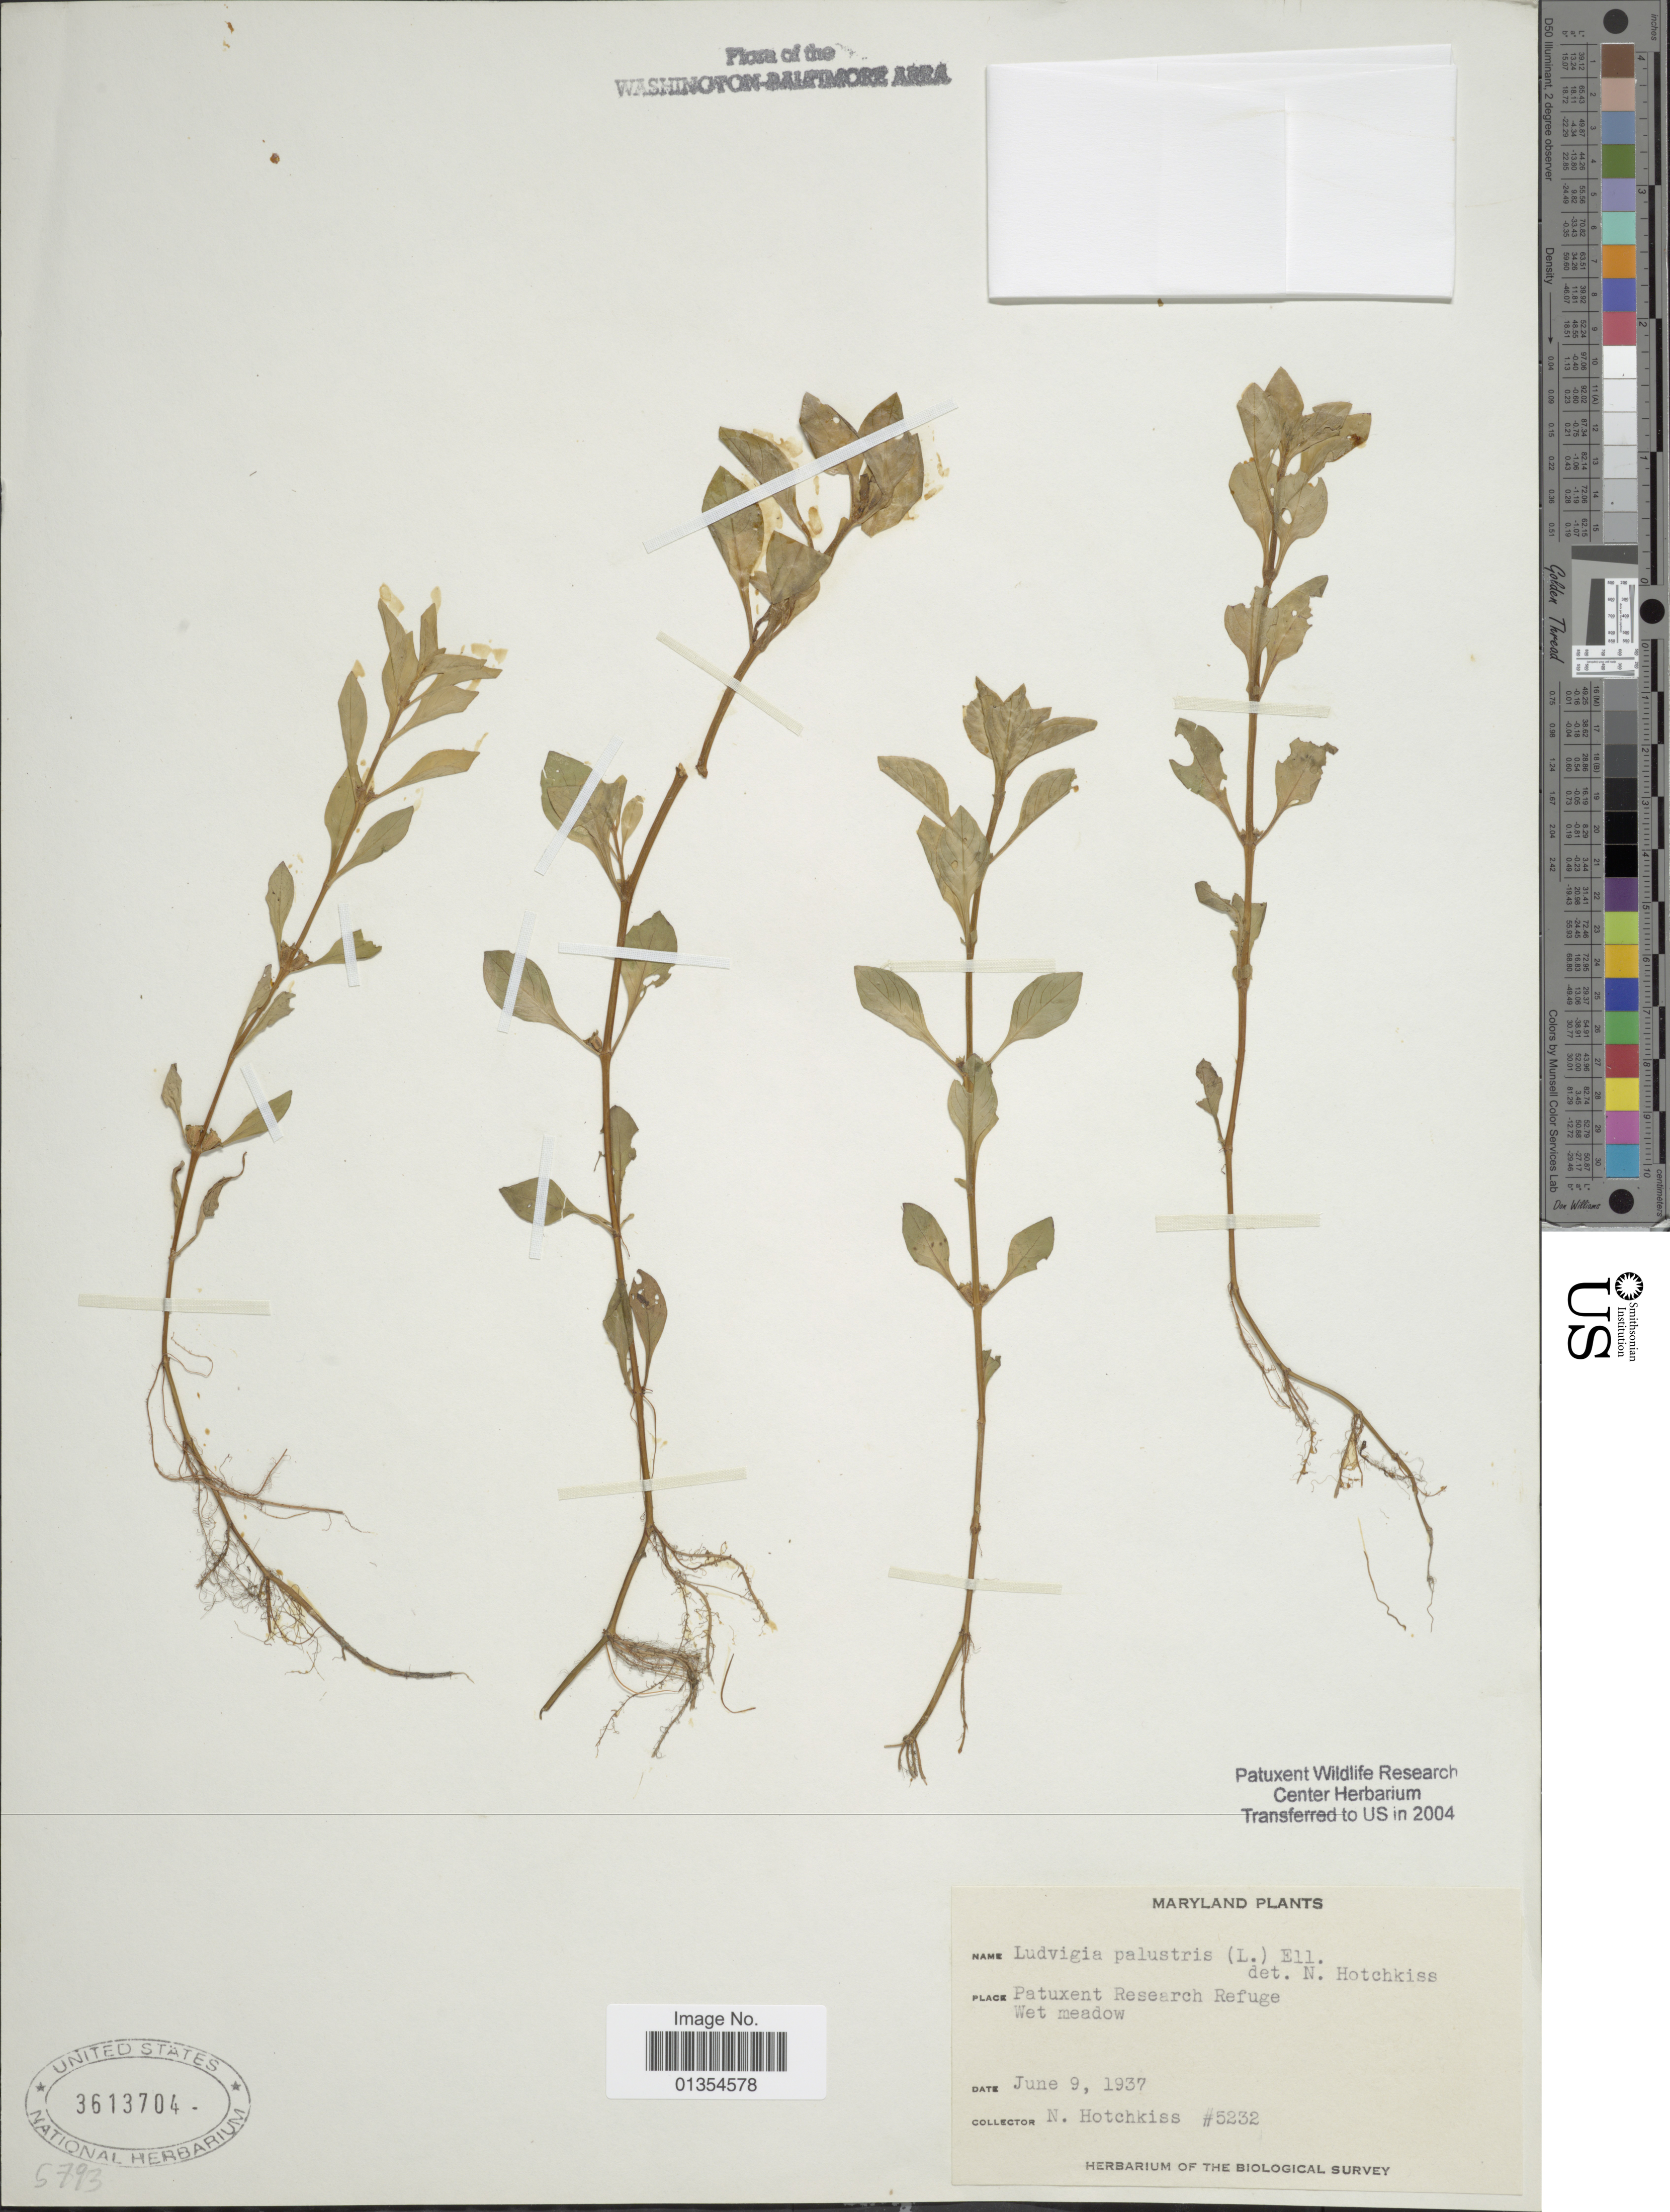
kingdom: Plantae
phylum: Tracheophyta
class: Magnoliopsida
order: Myrtales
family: Onagraceae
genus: Ludwigia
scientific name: Ludwigia palustris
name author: (L.) Elliott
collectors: N. Hotchkiss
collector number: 5232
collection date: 1937-06-09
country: United States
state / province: Maryland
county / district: Prince George's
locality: Patuxent Research Refuge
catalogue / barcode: US 3613704